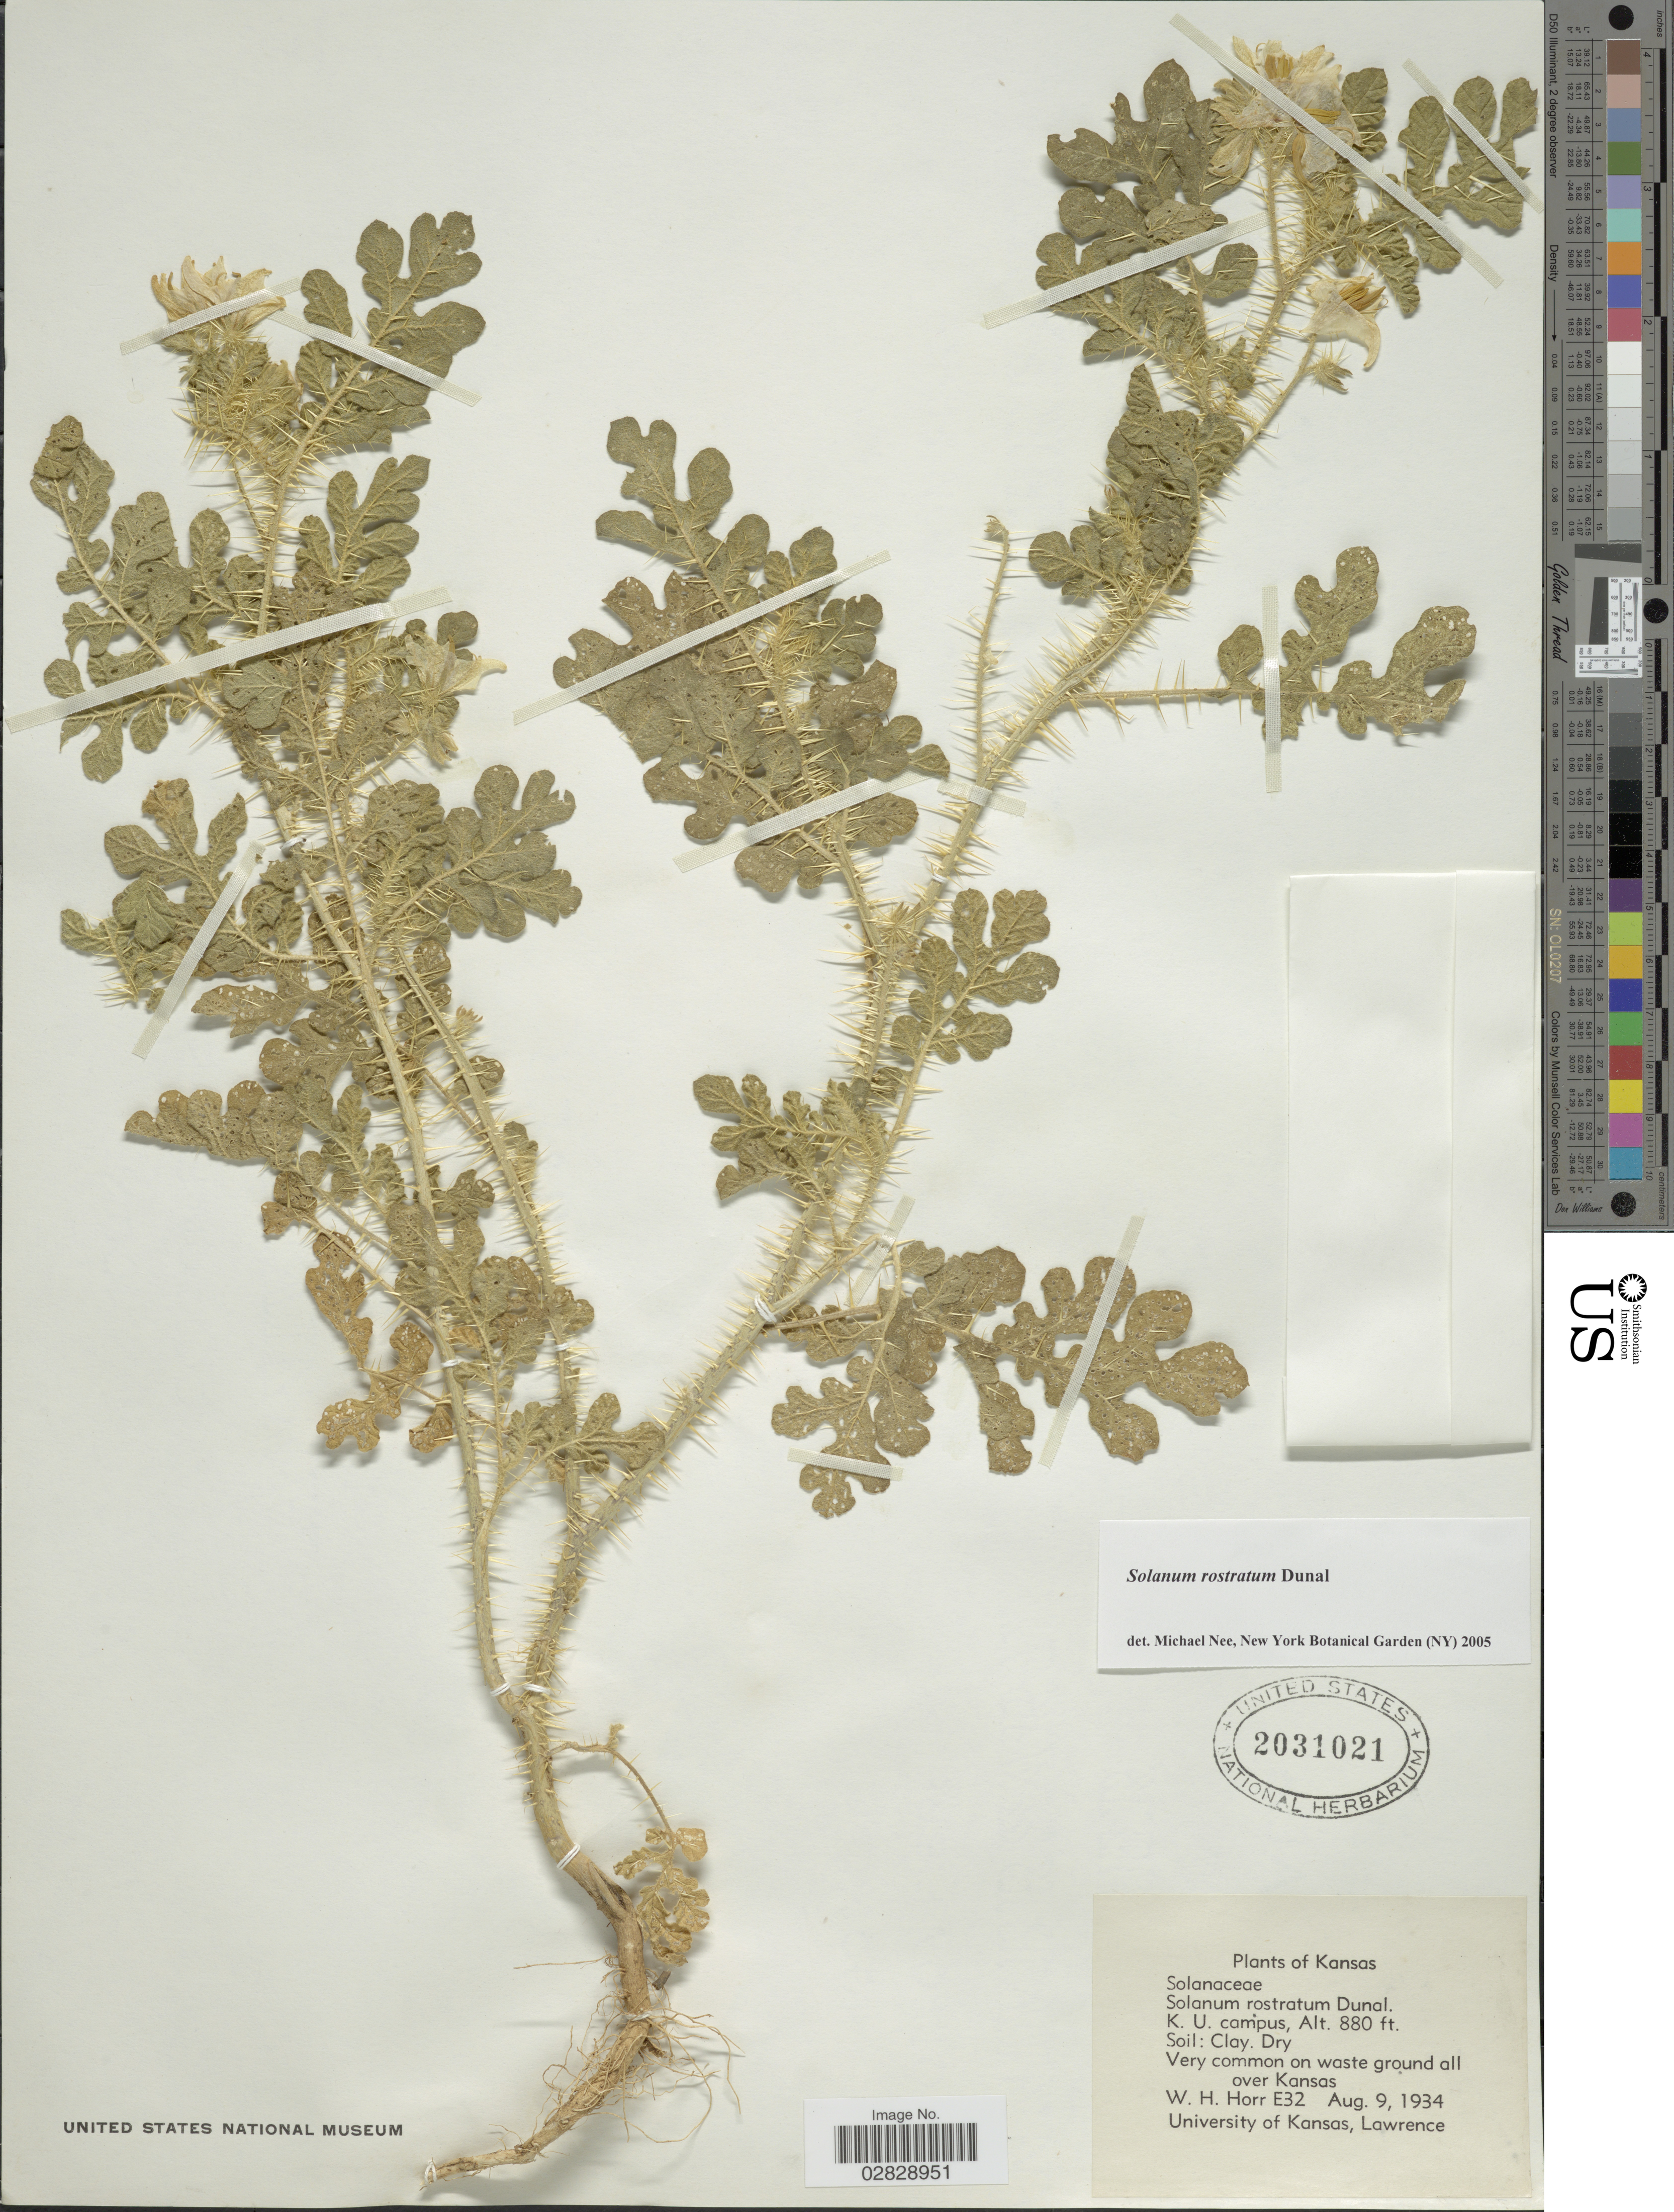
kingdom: Plantae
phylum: Tracheophyta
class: Magnoliopsida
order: Solanales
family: Solanaceae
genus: Solanum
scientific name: Solanum rostratum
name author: Dunal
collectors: W. H. Horr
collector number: E32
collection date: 1934-08-09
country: United States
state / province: Kansas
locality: K. U. campus. Very common on waste ground all over Kansas.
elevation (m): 268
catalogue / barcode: US 2031021